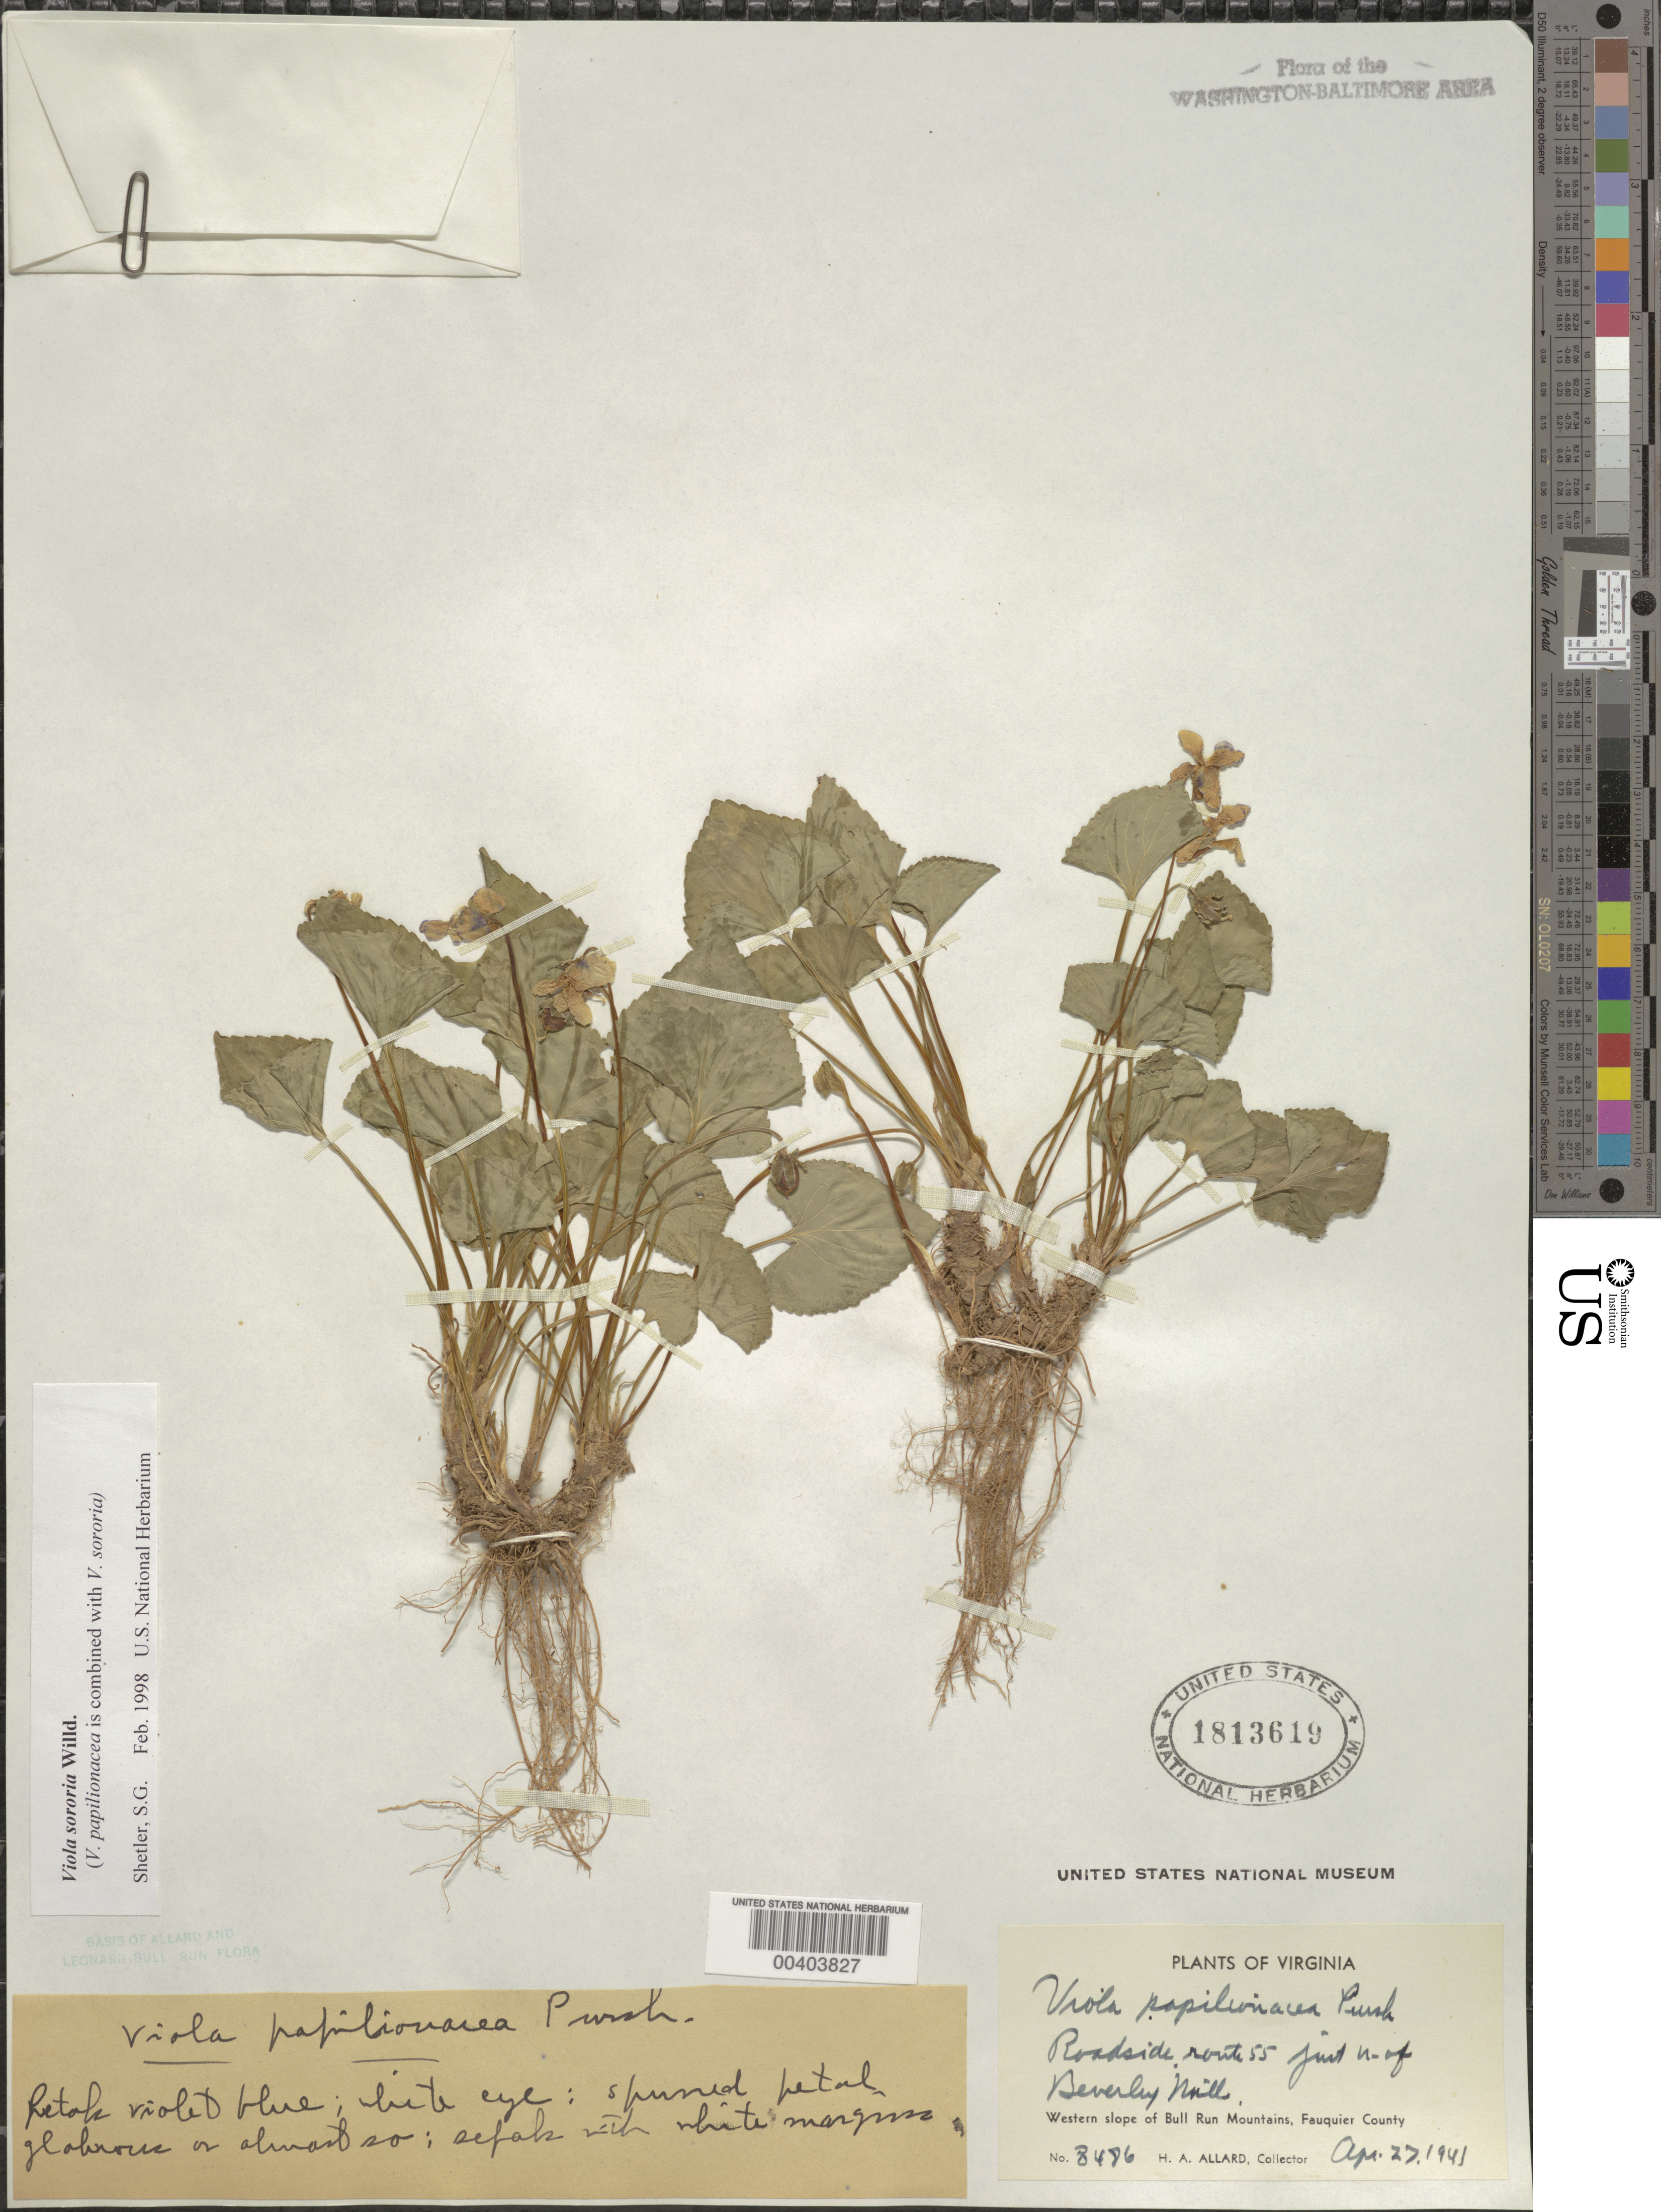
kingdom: Plantae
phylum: Tracheophyta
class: Magnoliopsida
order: Malpighiales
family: Violaceae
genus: Viola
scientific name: Viola sororia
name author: Willd.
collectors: H. A. Allard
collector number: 8486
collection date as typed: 27 Apr 1941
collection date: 1941-04-27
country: United States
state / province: Virginia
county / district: Fauquier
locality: Route 55, north of Beverley Mill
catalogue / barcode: US 1813619